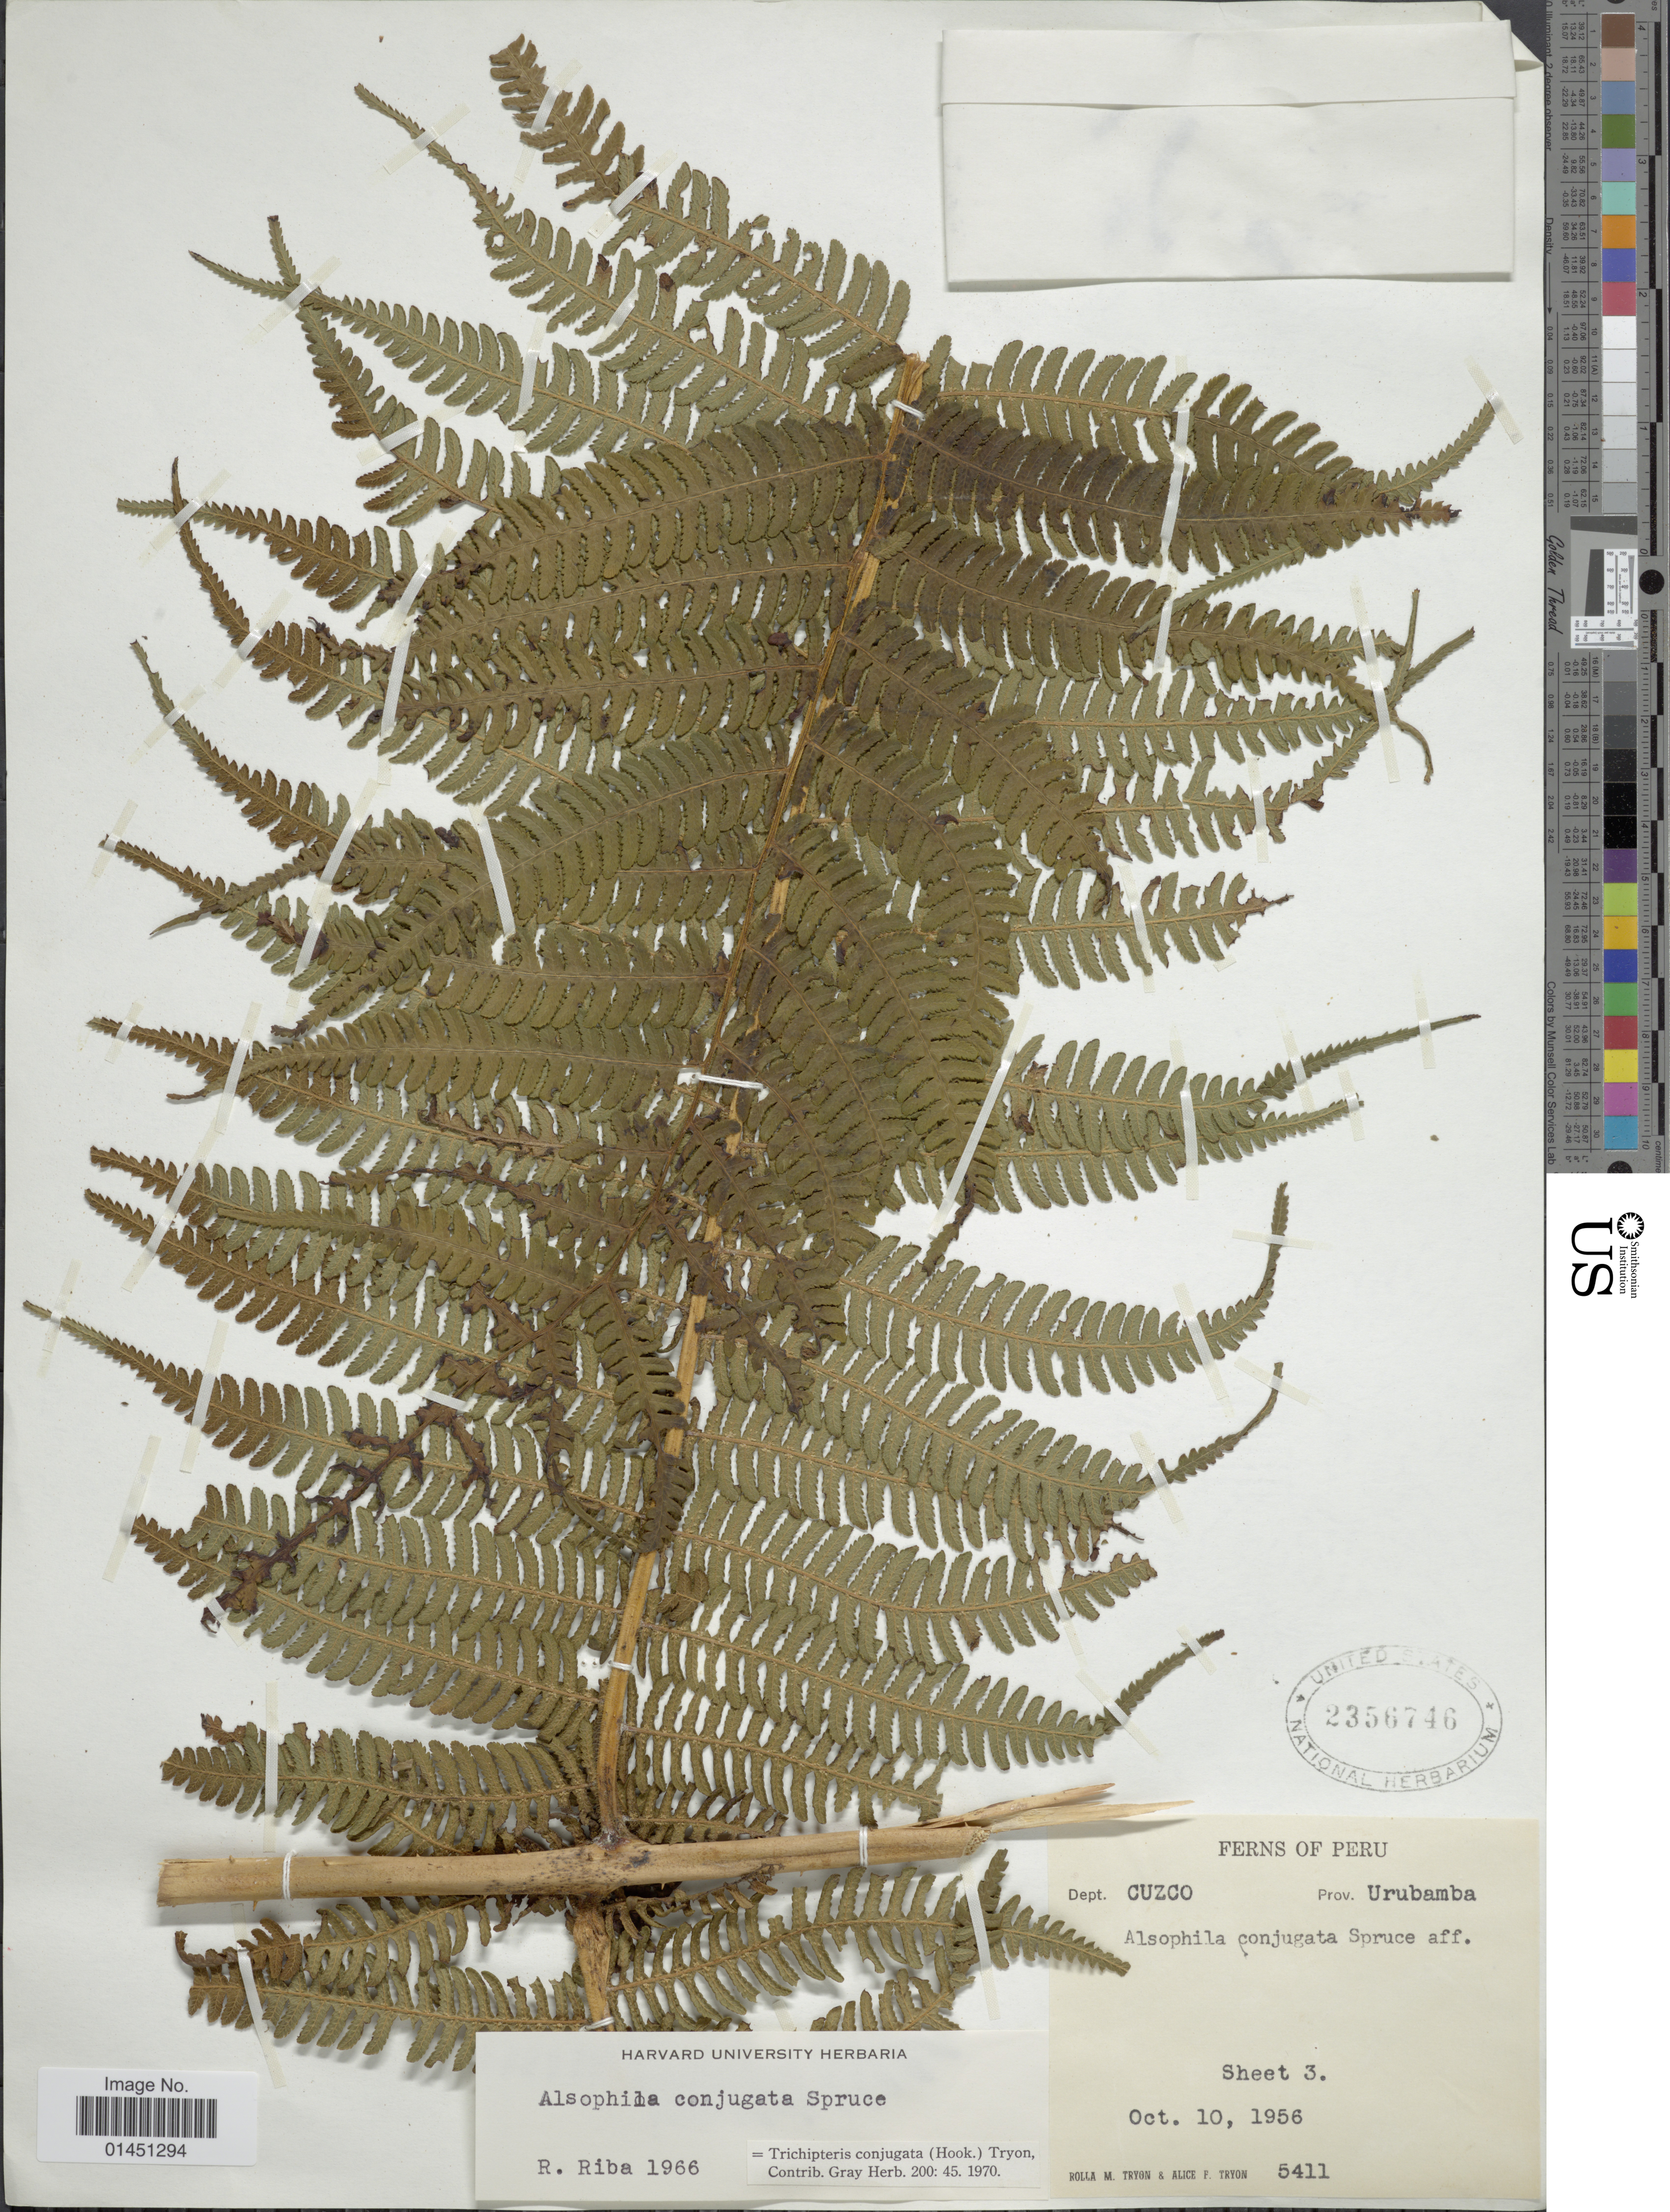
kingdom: Plantae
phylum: Tracheophyta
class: Polypodiopsida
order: Cyatheales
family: Cyatheaceae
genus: Cyathea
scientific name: Cyathea conjugata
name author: (Hook.) Domin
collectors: R. M. Tryon & A. F. Tryon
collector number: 5411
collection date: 1956-10-10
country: Peru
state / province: Cusco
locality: Prov. Urubamba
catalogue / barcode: US 2356746